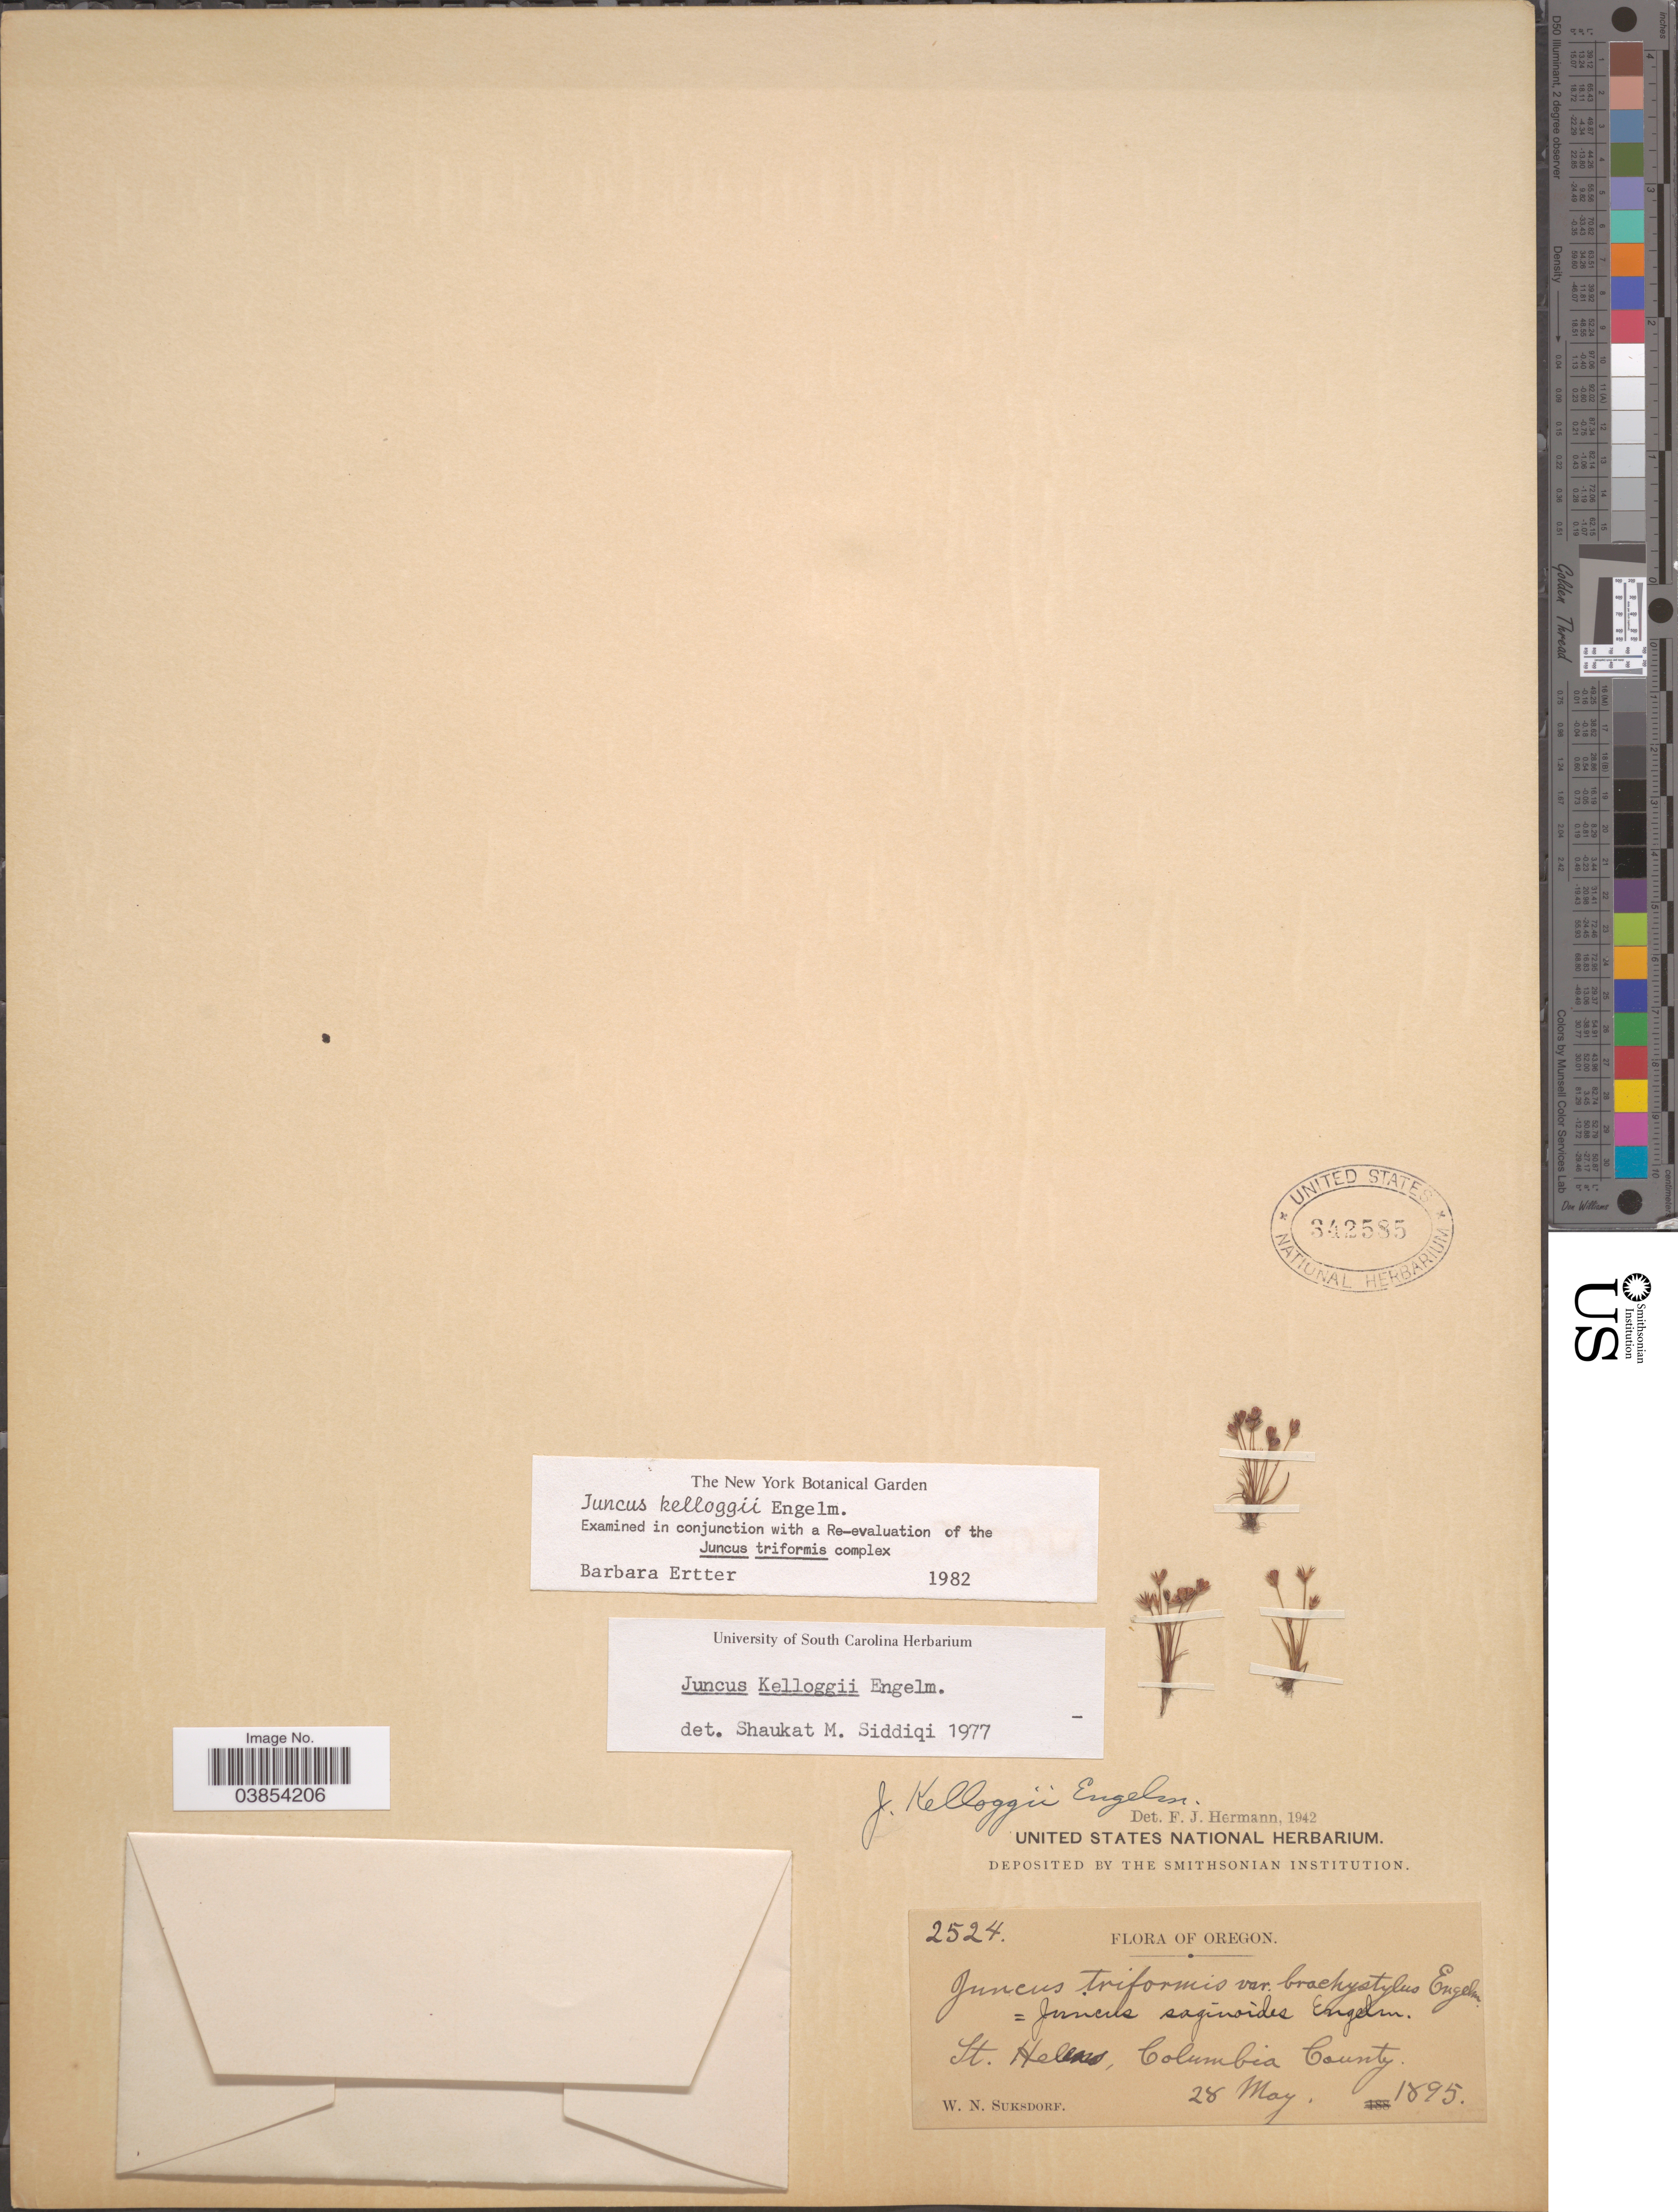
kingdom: Plantae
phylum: Tracheophyta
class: Liliopsida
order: Poales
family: Juncaceae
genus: Juncus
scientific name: Juncus kelloggii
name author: Engelm.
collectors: W. N. Suksdorf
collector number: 2524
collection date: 1895-05-28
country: United States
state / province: Oregon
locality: St. Helens, Columbia County.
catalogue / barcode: US 342585